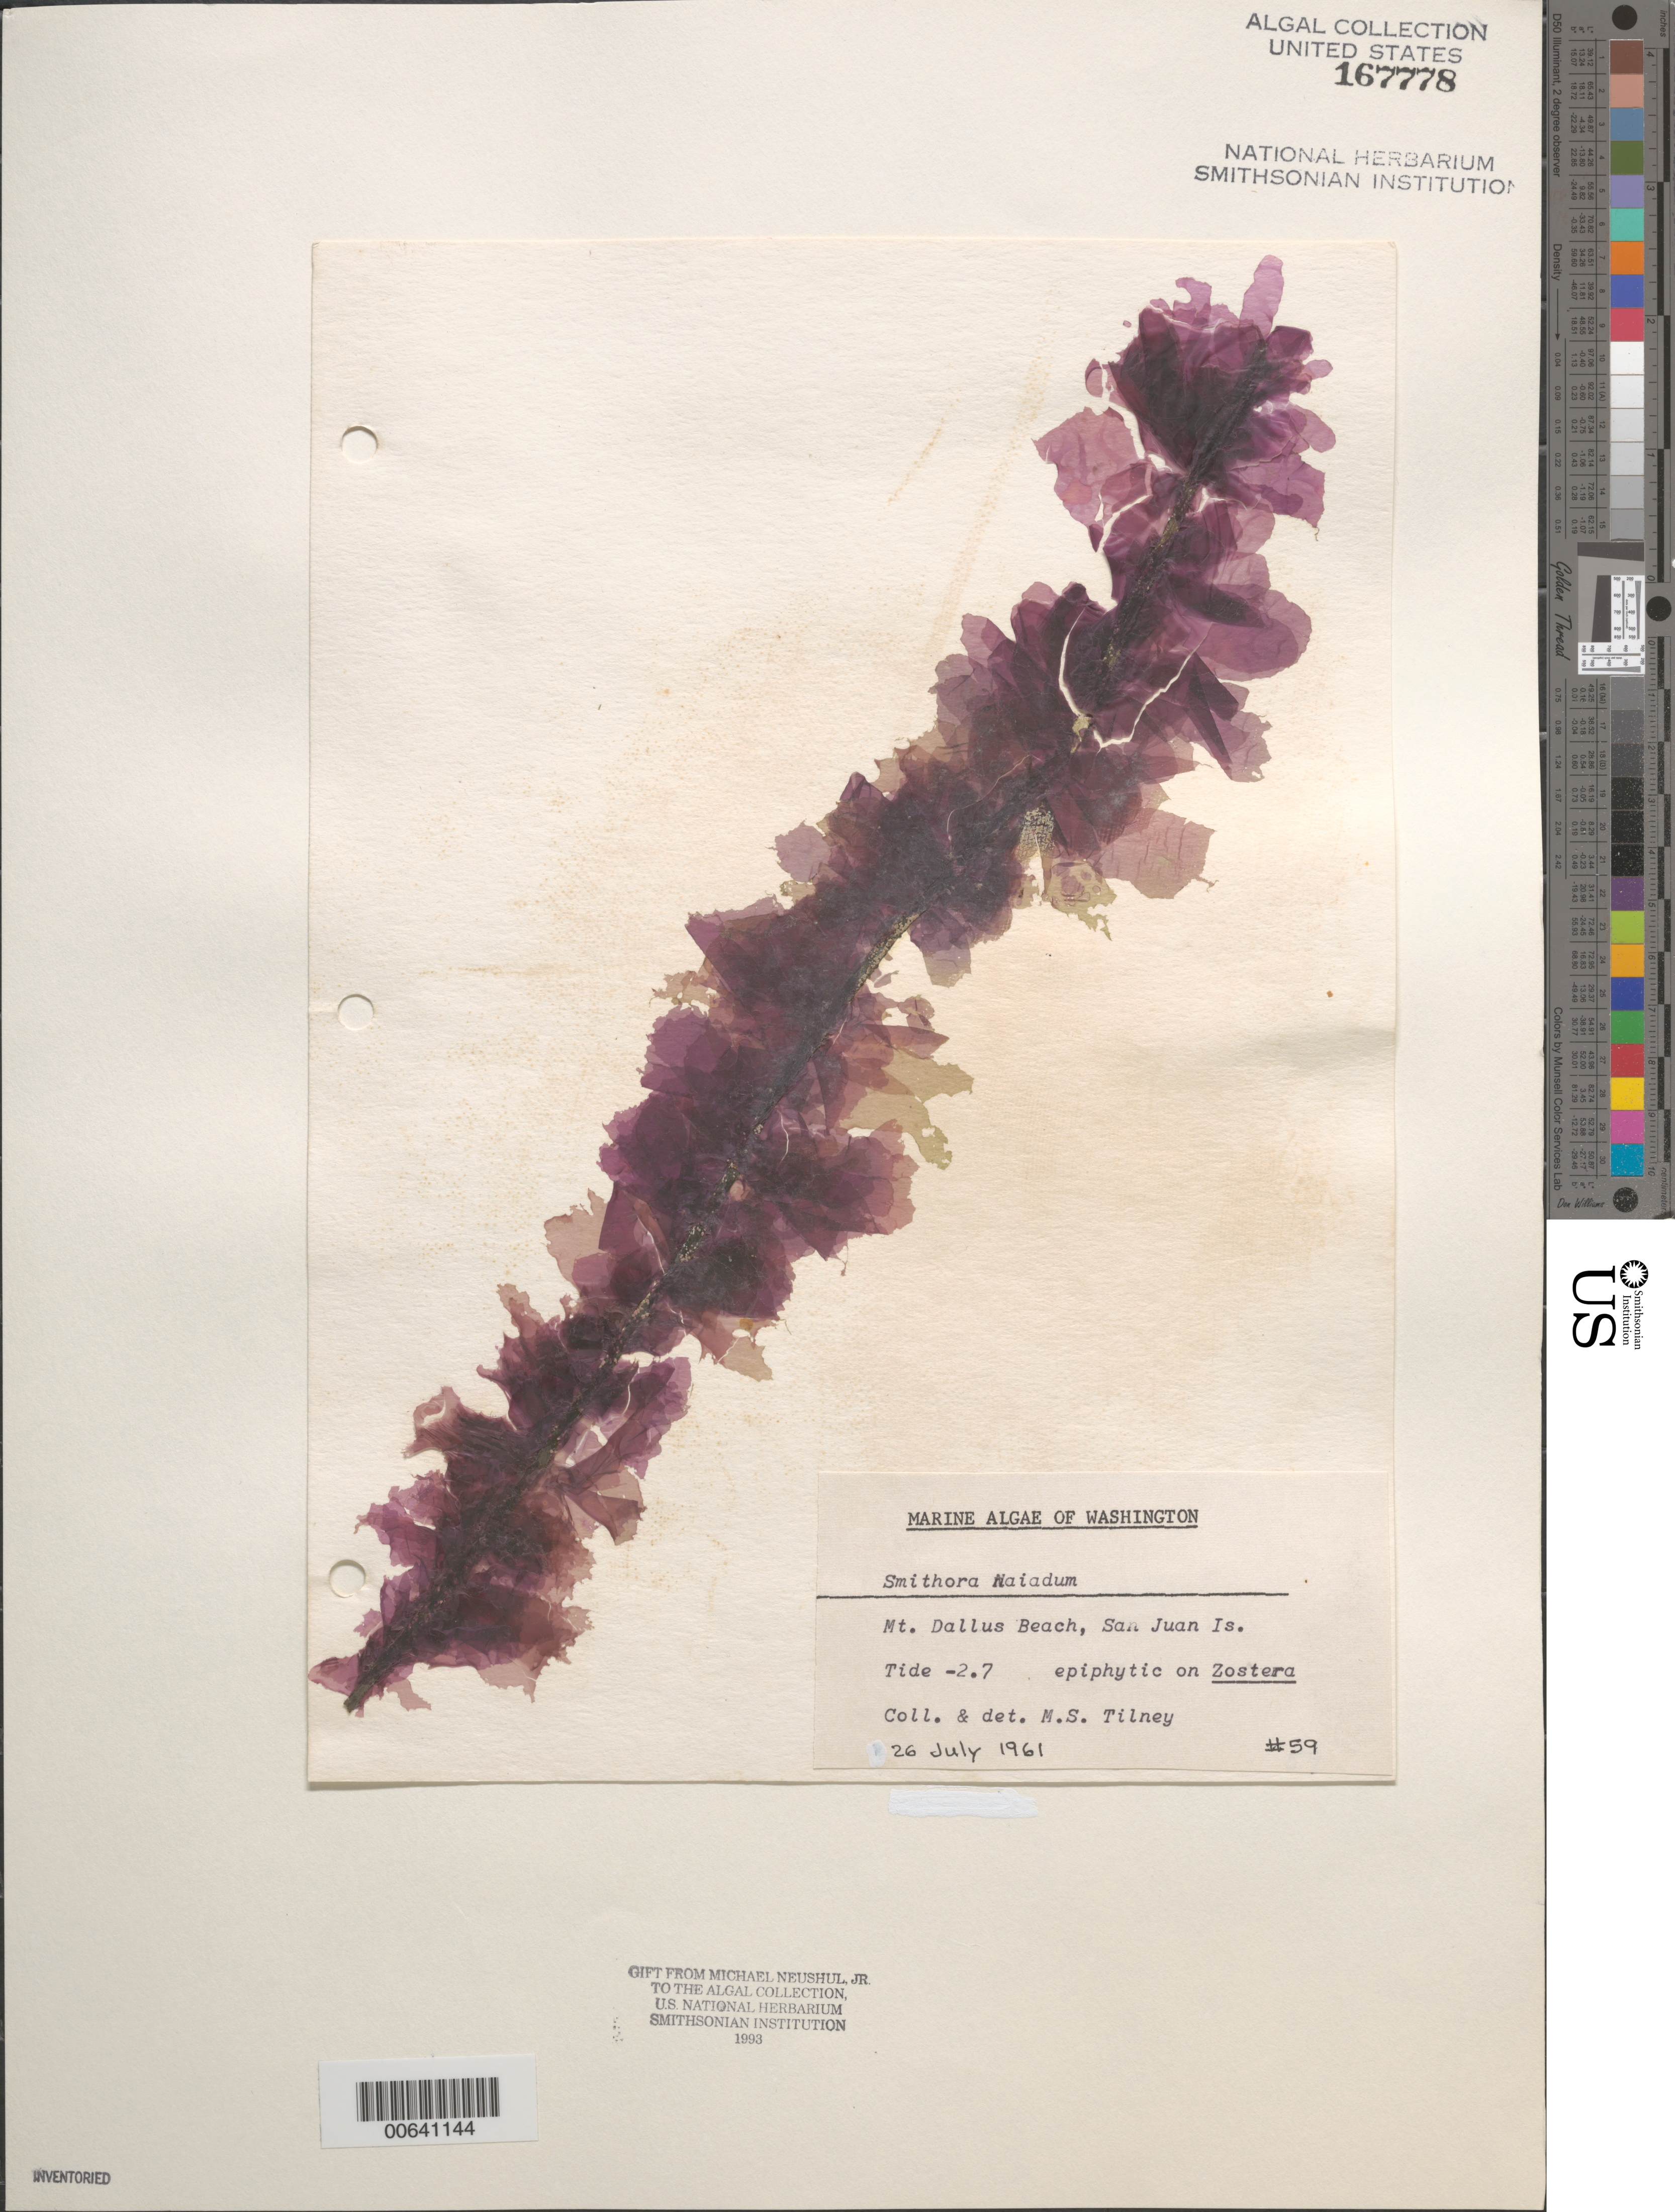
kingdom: Plantae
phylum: Rhodophyta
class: Compsopogonophyceae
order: Erythropeltidales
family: Erythrotrichiaceae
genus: Smithora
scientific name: Smithora naiadum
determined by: Tilney, M. S.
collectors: M. Tilney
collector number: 59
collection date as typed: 26 Jul 1961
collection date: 1961-07-26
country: United States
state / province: Washington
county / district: San Juan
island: San Juan Island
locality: Mount Dallas Beach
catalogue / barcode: US 167778